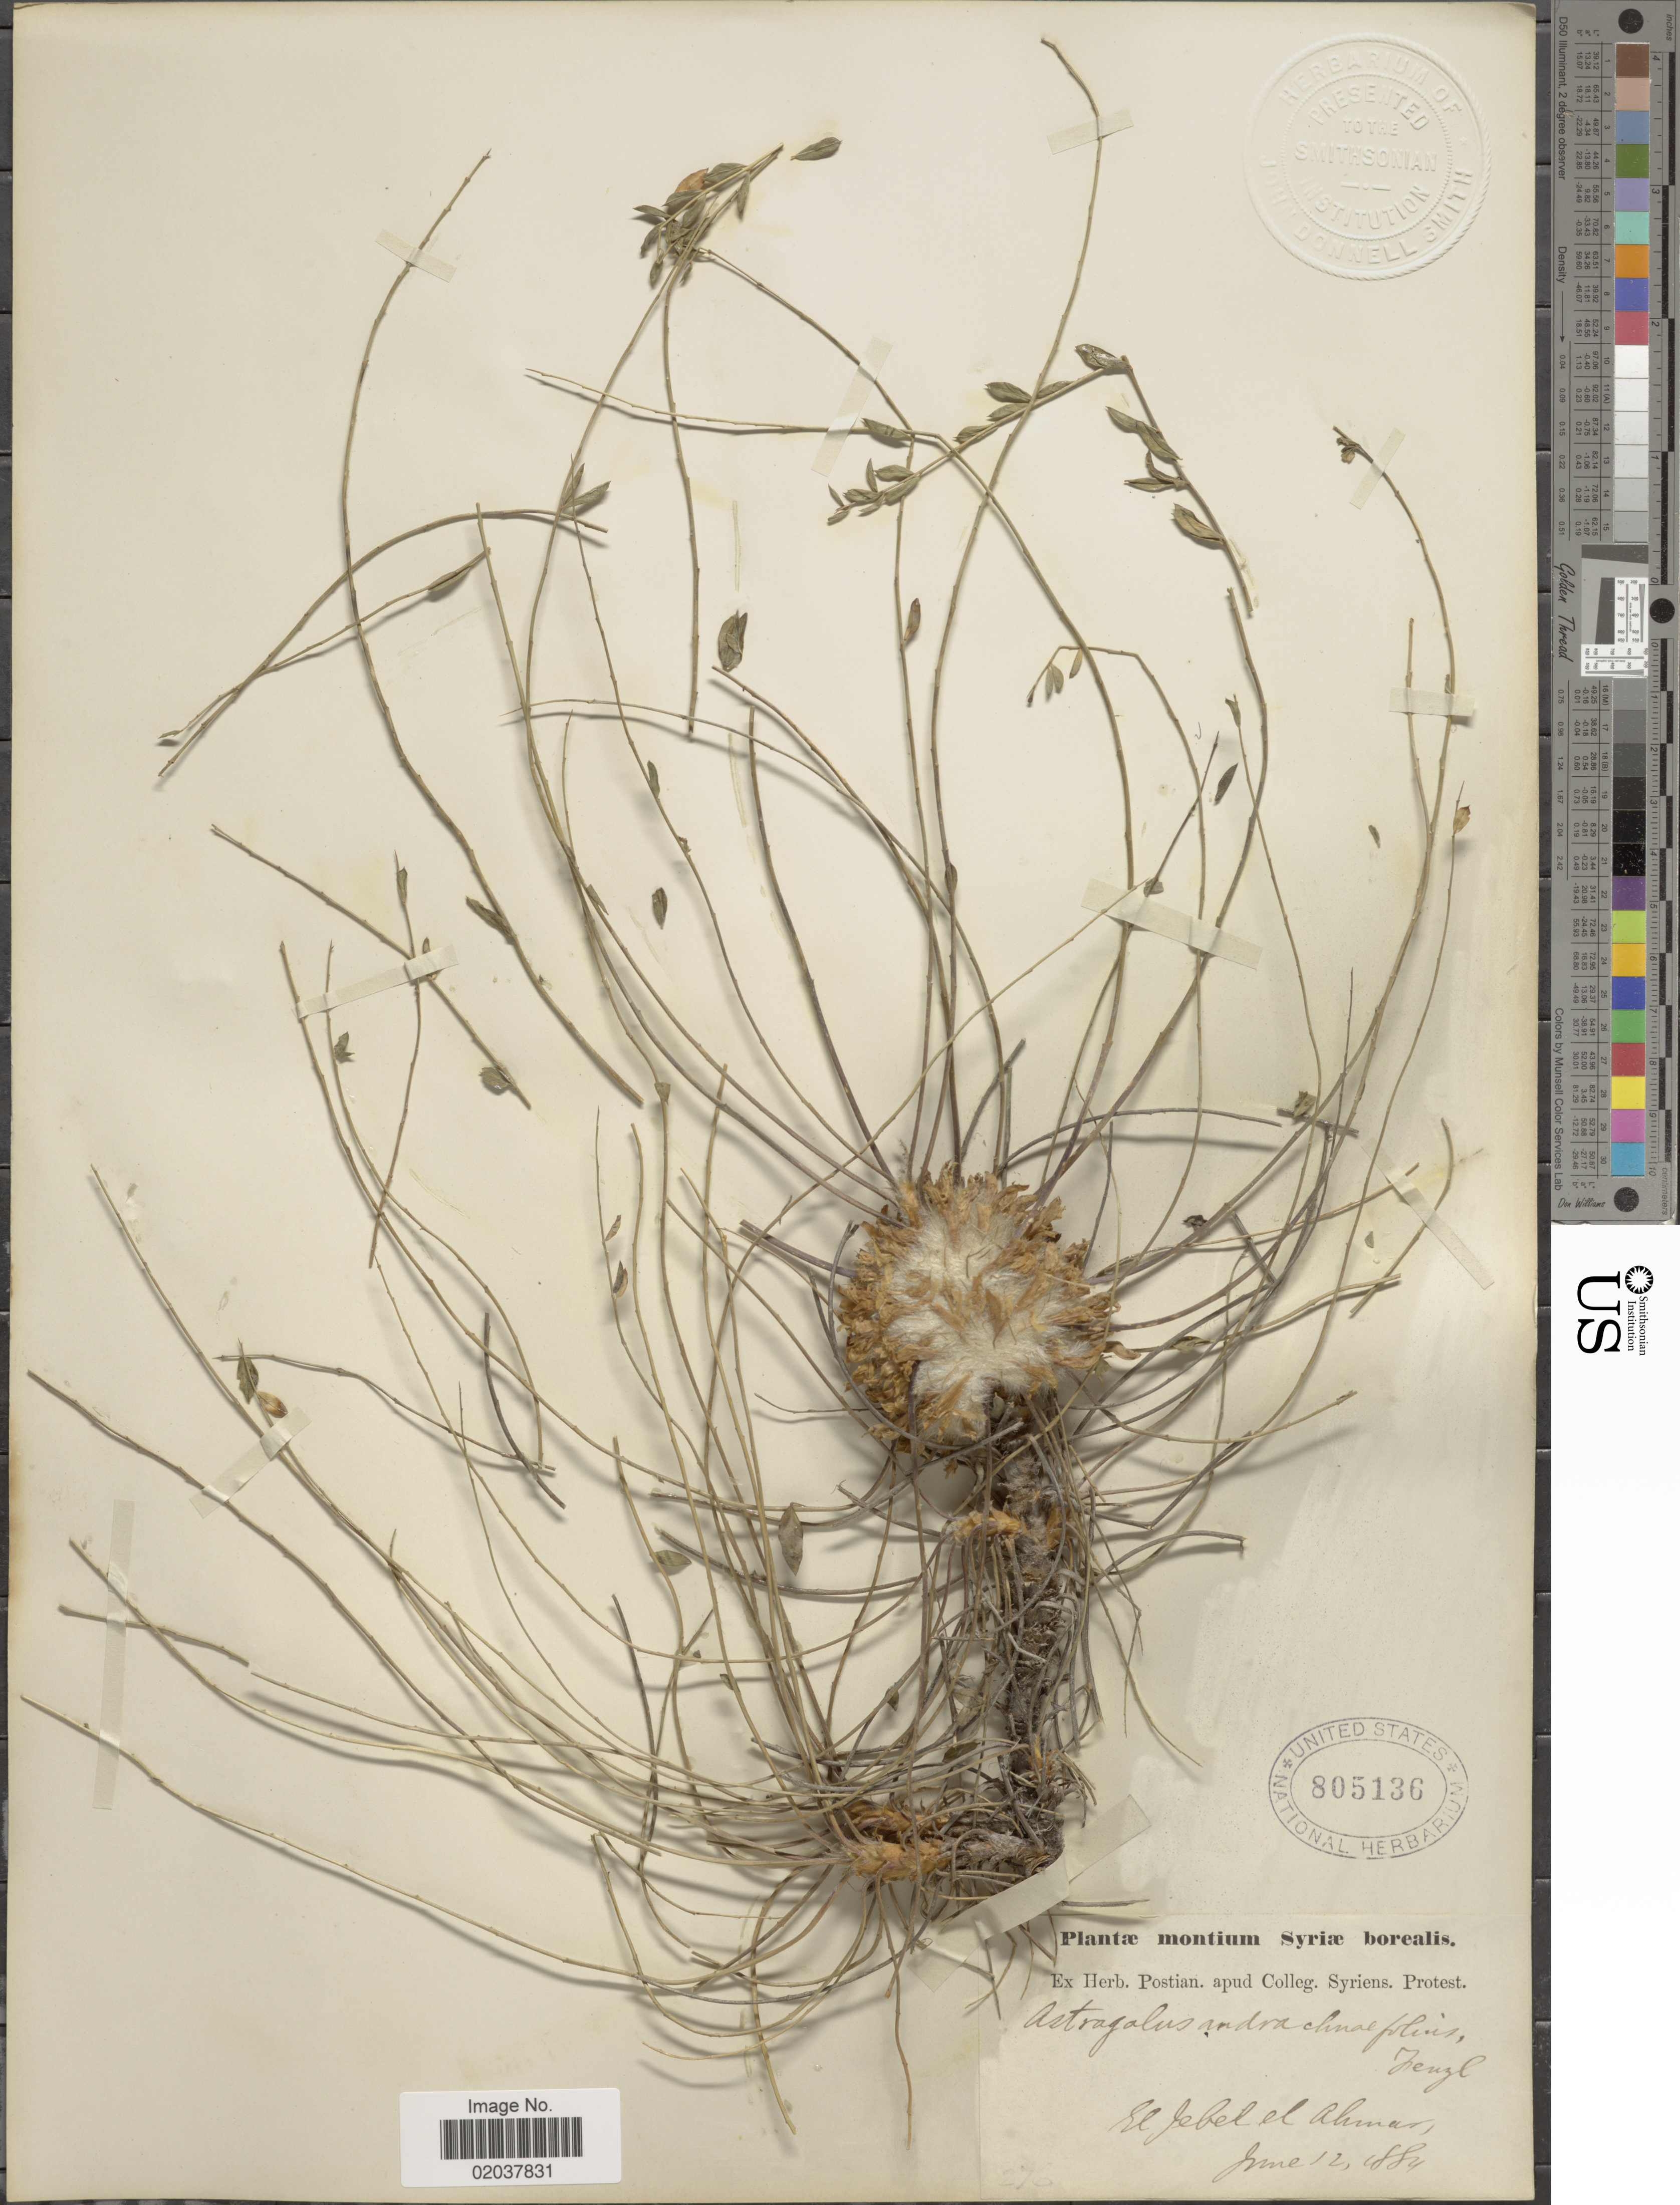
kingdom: Plantae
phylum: Tracheophyta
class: Magnoliopsida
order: Fabales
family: Fabaceae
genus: Astragalus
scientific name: Astragalus cephalotes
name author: Banks & Sol.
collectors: ex herb. Postian. apud Colleg. Syriens. Protest. USE "Fannie P. A. Shepard" (10308853) AS PRIMARY COLLECTOR INSTEAD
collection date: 1884-06-12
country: Syria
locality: Montium Syriae borealis, El Jebel el Ahmar [interpreted]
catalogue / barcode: US 805136